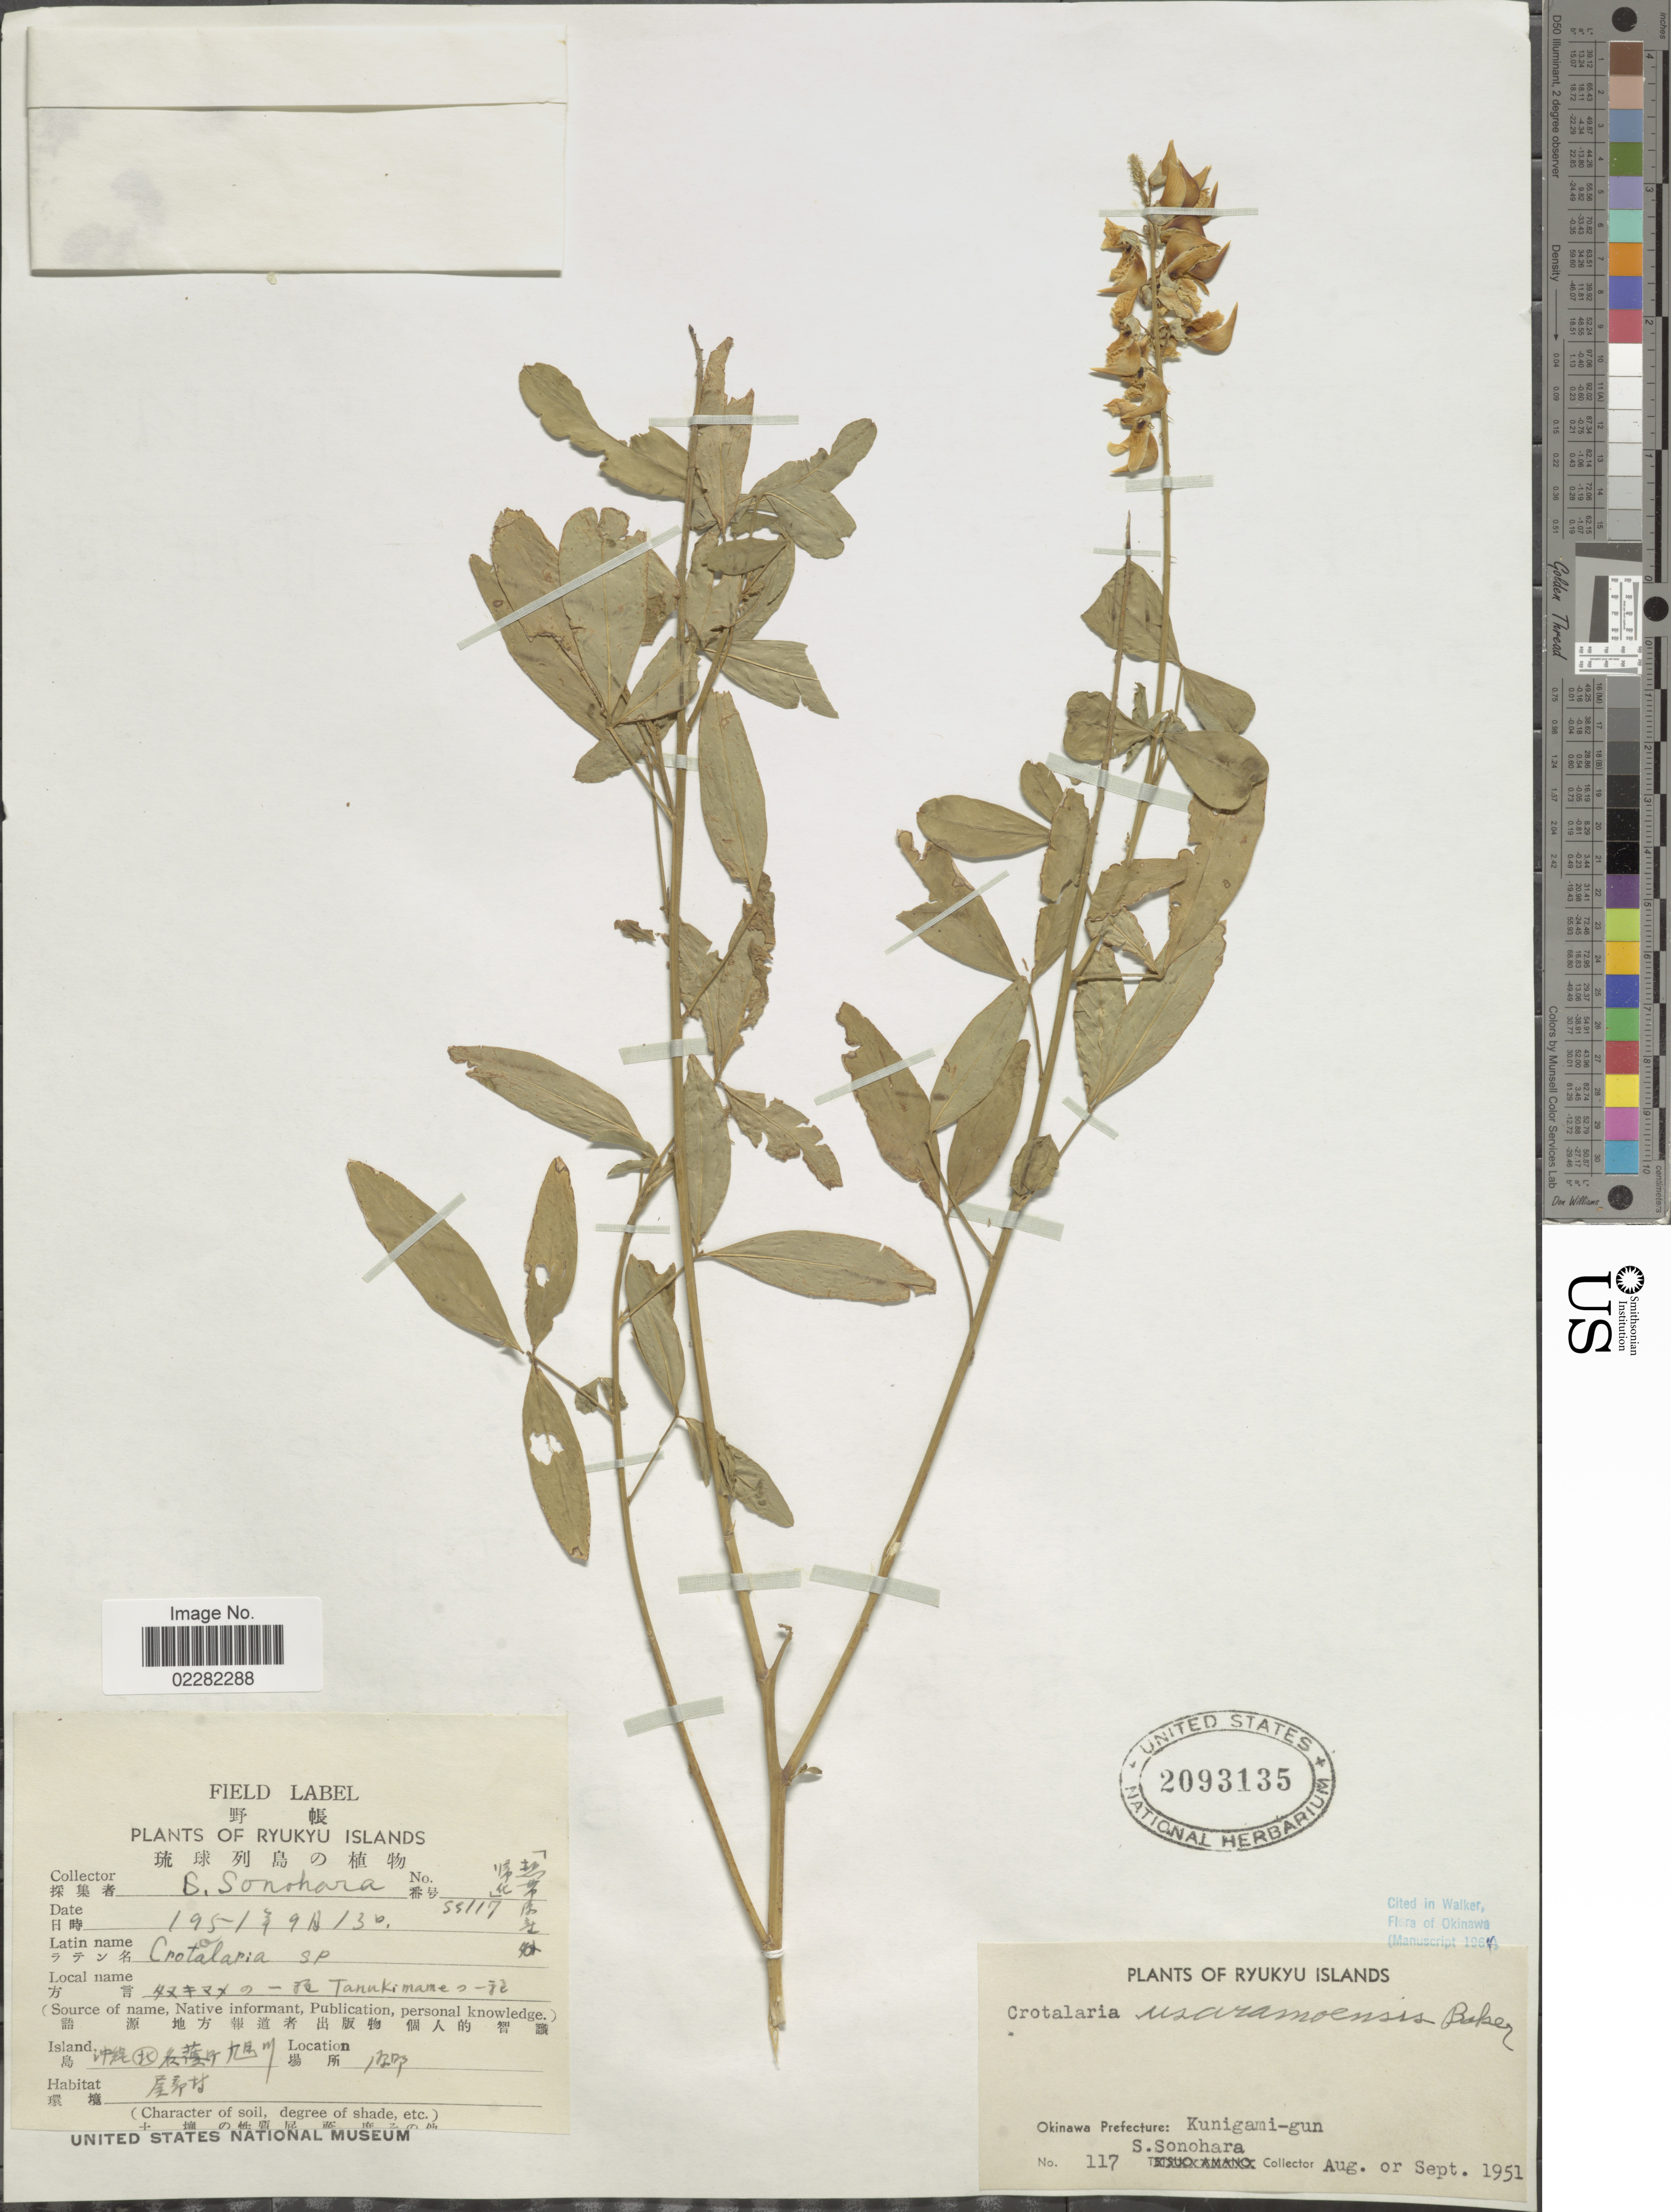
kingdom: Plantae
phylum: Tracheophyta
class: Magnoliopsida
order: Fabales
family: Fabaceae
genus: Crotalaria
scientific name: Crotalaria trichotoma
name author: Bojer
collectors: S. Sonohara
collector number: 117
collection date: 1951-08/1951-09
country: Japan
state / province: Okinawa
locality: Ryukyu Islands, Okinawa Prefecture: Kunigami-gun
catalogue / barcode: US 2093135